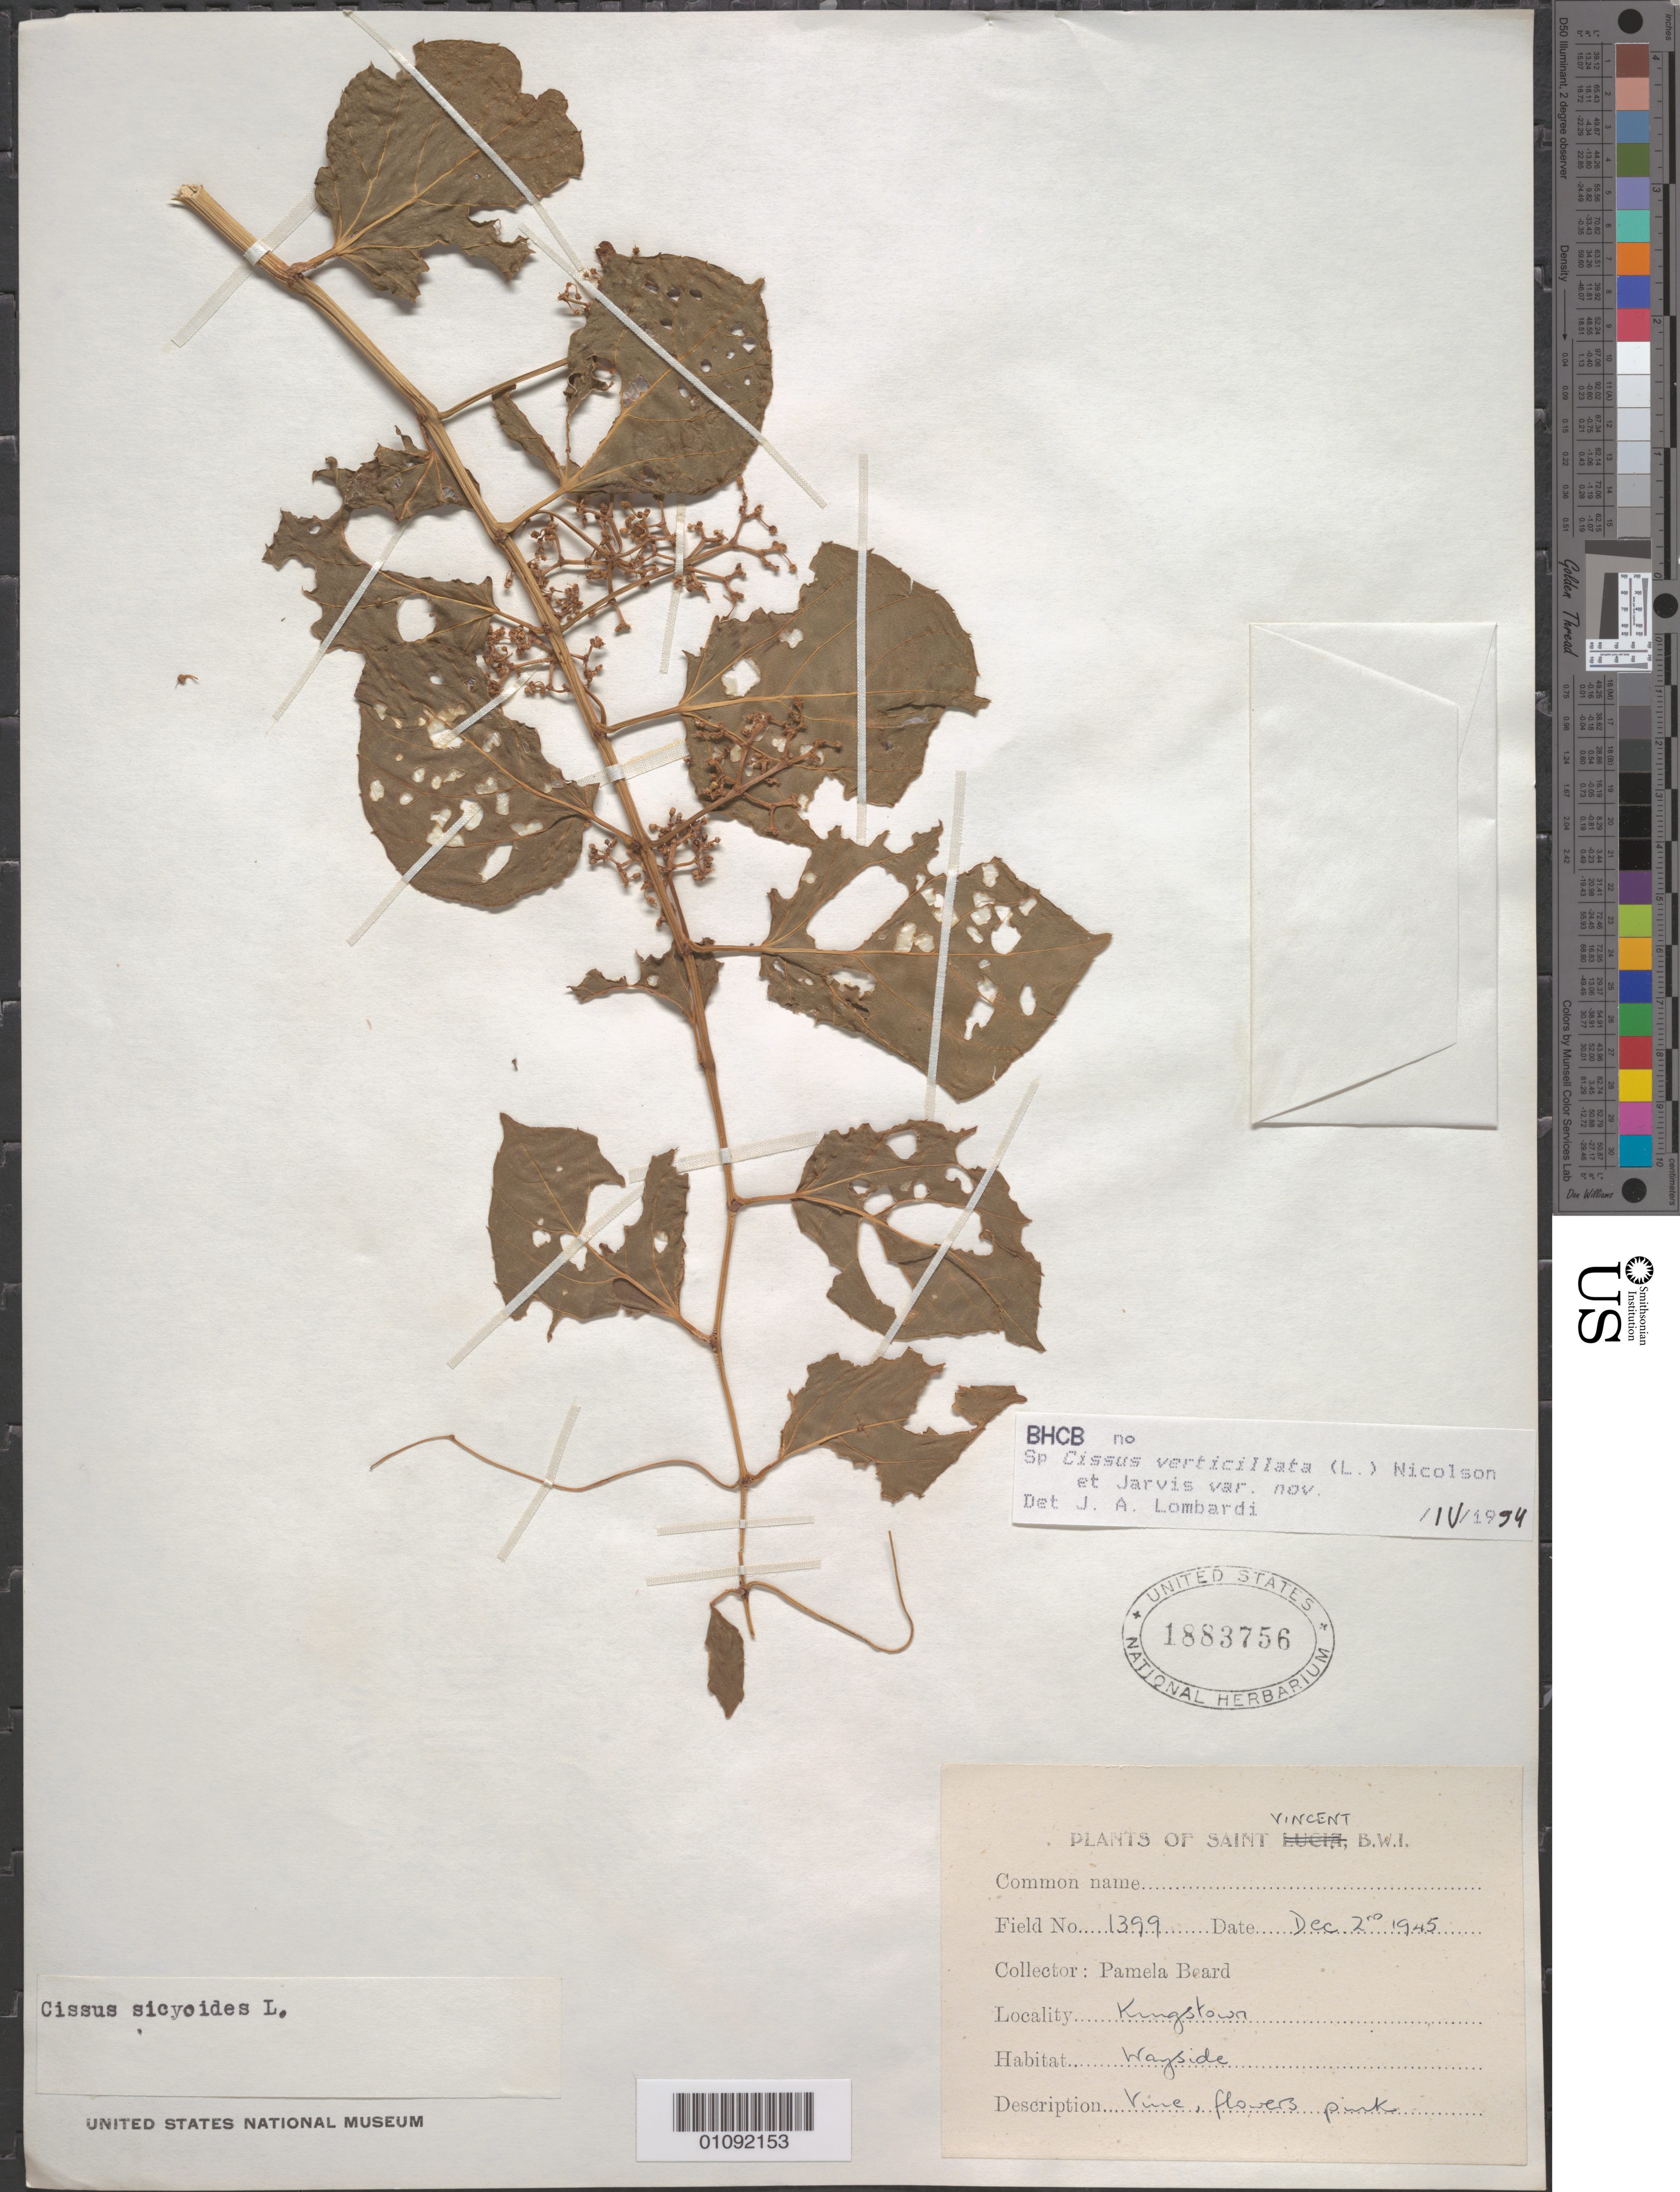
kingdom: Plantae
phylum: Tracheophyta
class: Magnoliopsida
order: Vitales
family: Vitaceae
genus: Cissus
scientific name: Cissus verticillata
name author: (L.) Nicolson & C.E. Jarvis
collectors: P. Beard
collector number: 1399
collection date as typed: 02 Dec 1945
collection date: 1945-12-02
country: St. Vincent - Grenadines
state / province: Saint George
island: St. Vincent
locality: Kingstown.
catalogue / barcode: US 1883756